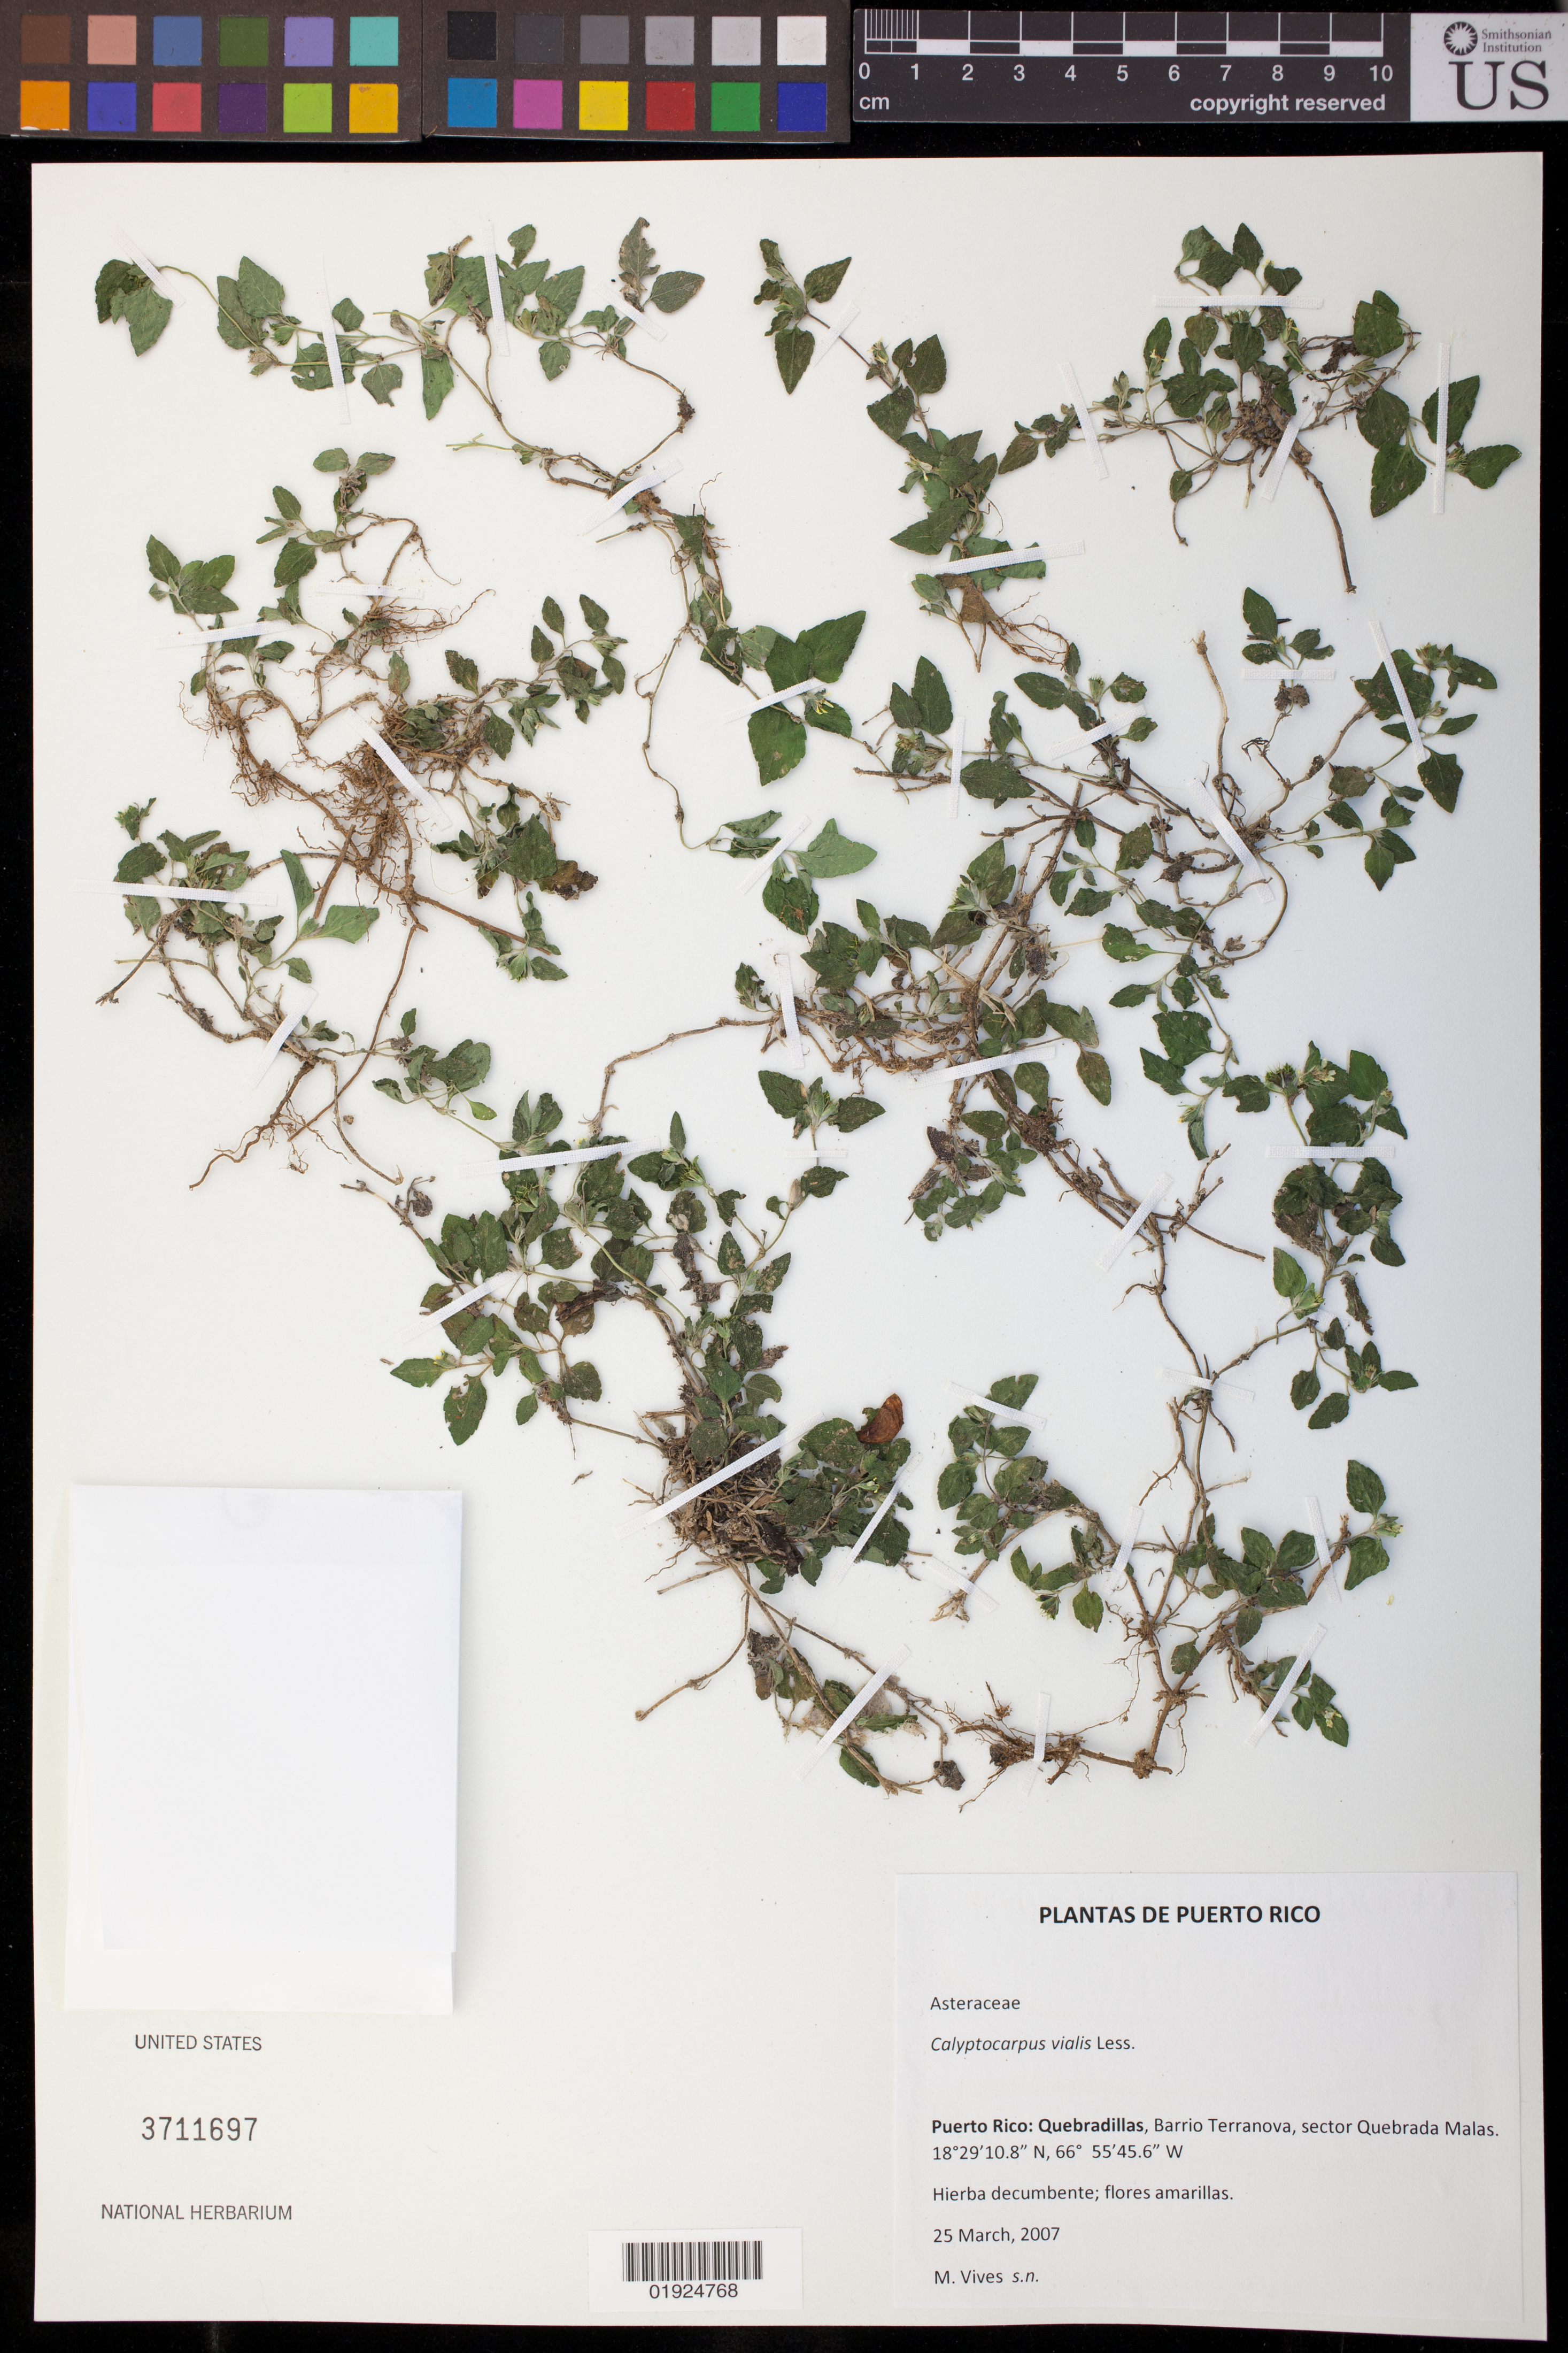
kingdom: Plantae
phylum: Tracheophyta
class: Magnoliopsida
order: Asterales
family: Asteraceae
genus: Calyptocarpus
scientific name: Calyptocarpus vialis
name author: Less.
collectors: M. Vives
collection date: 2007-03-25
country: Puerto Rico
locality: Quabradillas, Barrio Terranova, sector Quebrada Malas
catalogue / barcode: US 3711697